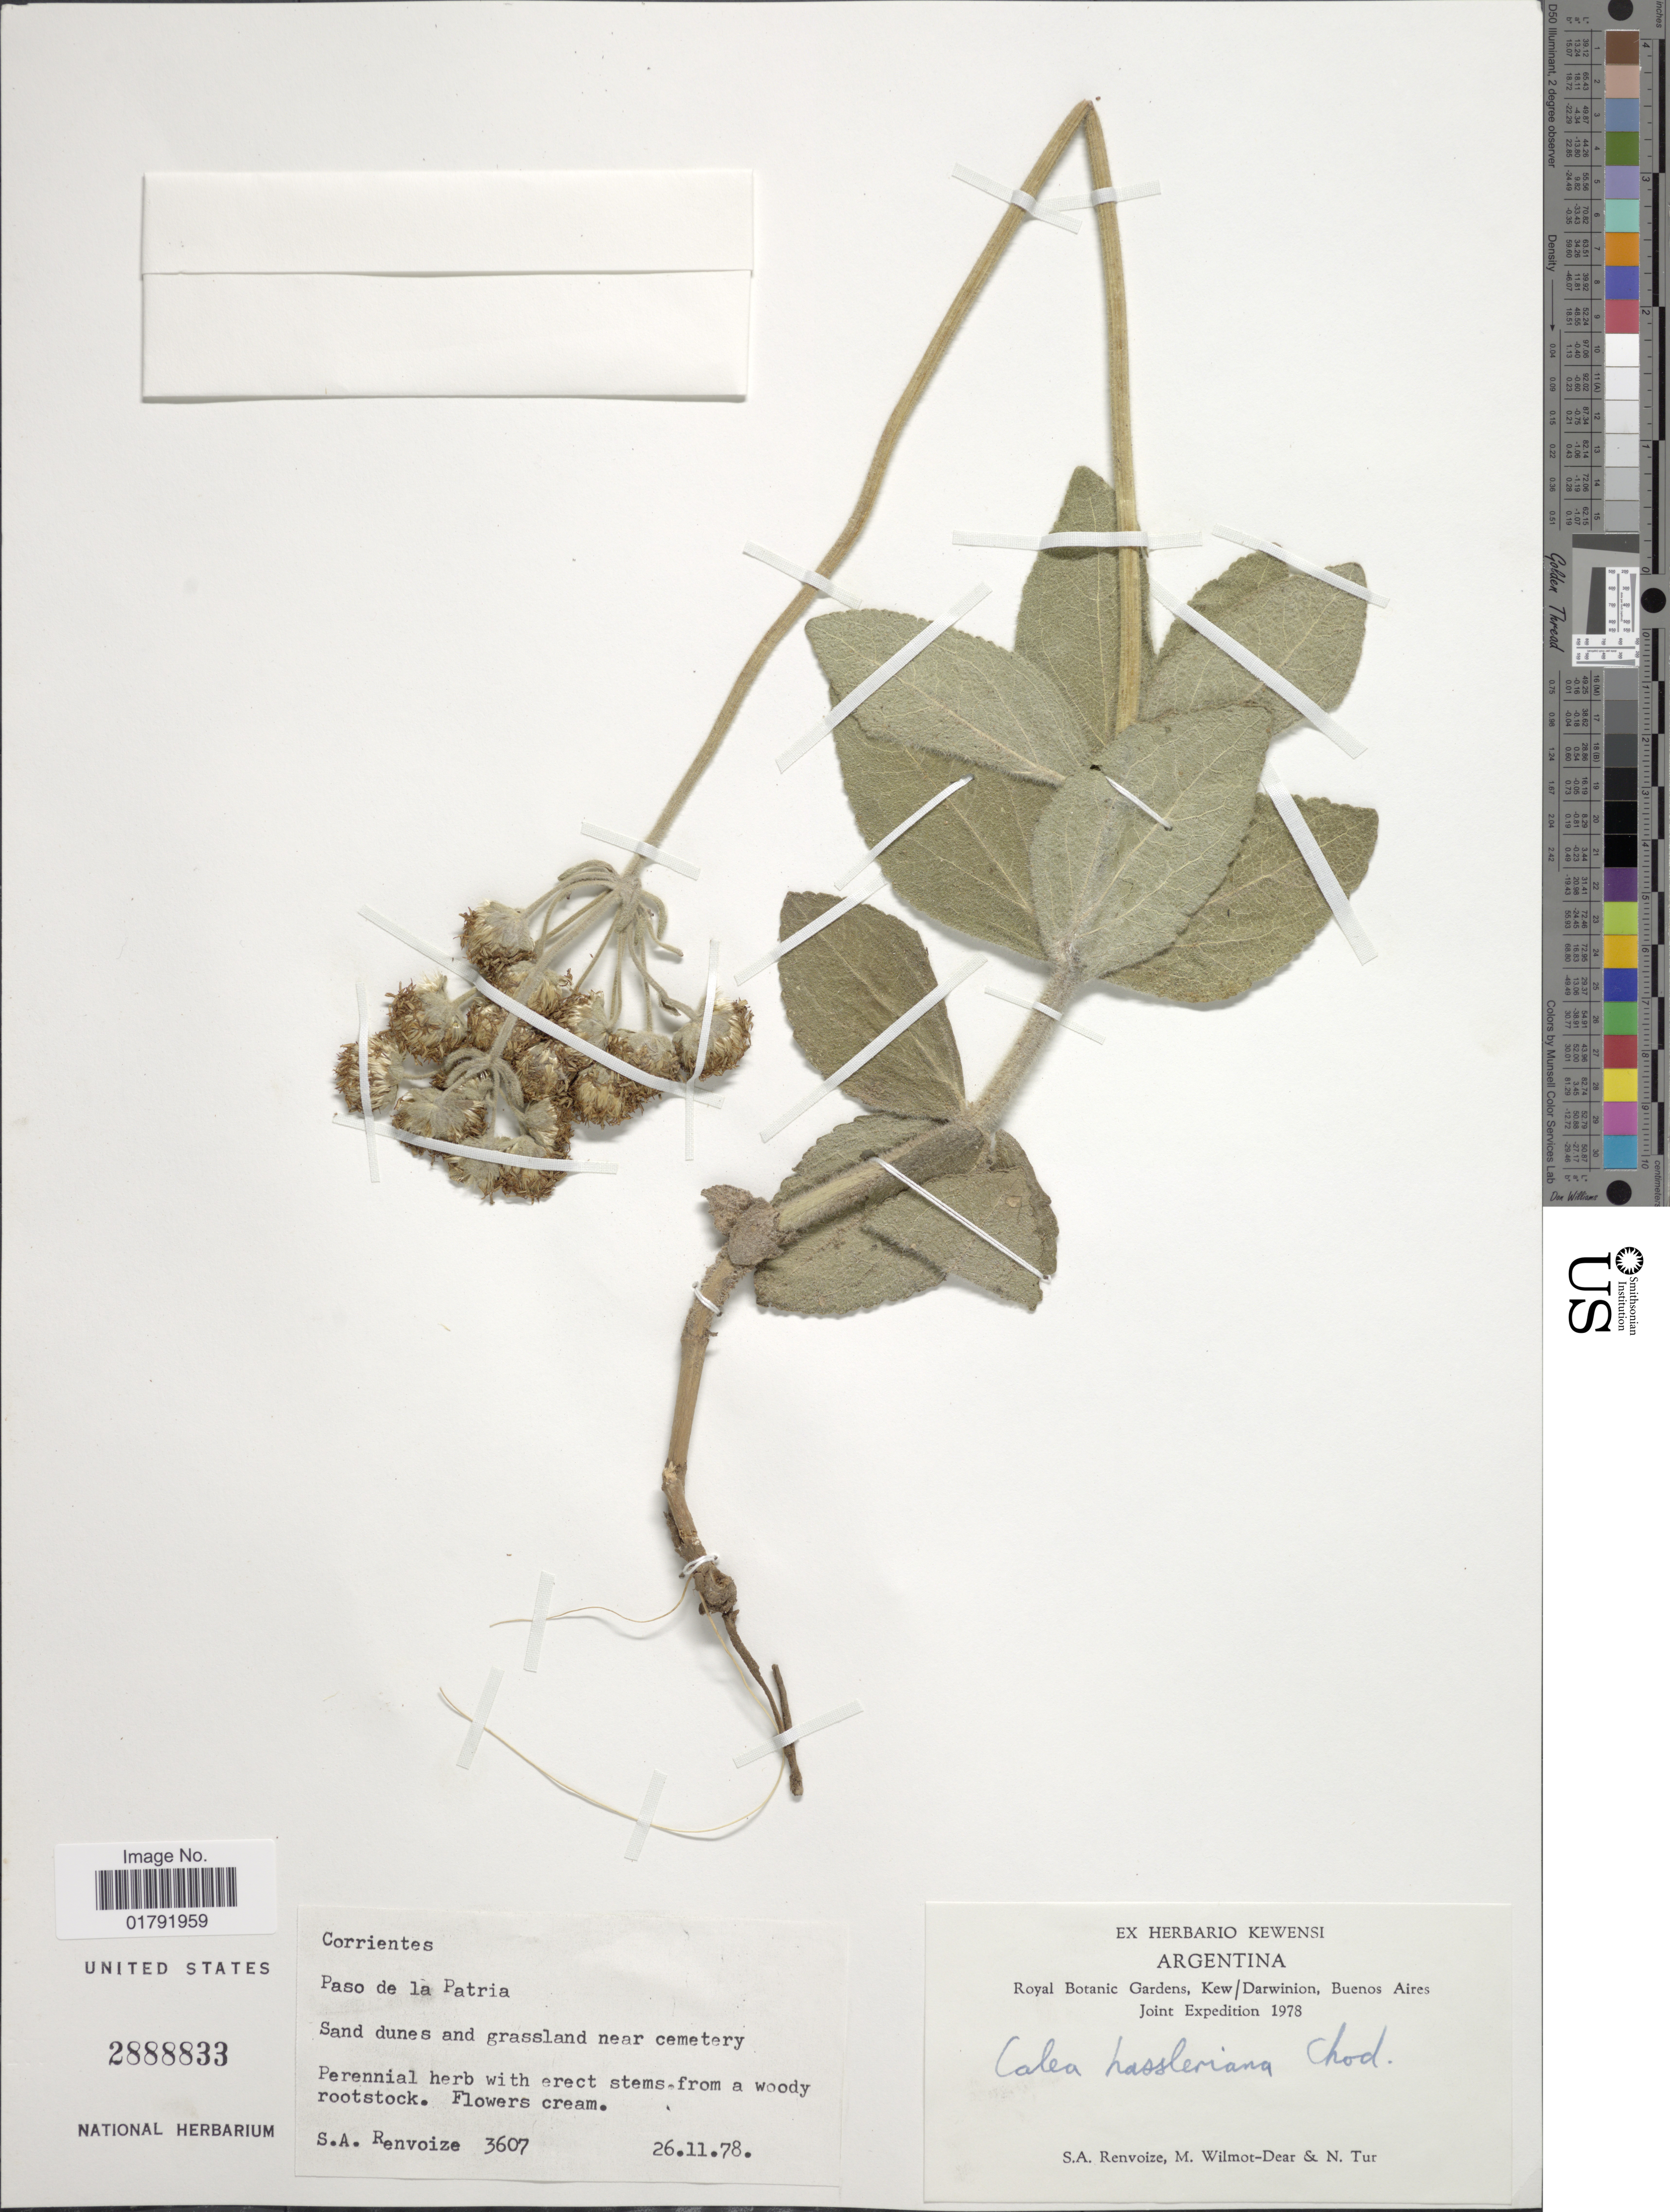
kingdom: Plantae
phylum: Tracheophyta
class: Magnoliopsida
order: Asterales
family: Asteraceae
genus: Calea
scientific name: Calea hassleriana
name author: Chodat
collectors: S. A. Renvoize, M. Wilmot-Dear & N. Tur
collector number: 3607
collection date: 1978-11-26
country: Argentina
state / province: Corrientes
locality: Paso de la Patria, san dunes and grassland near cemetery.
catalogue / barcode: US 2888833